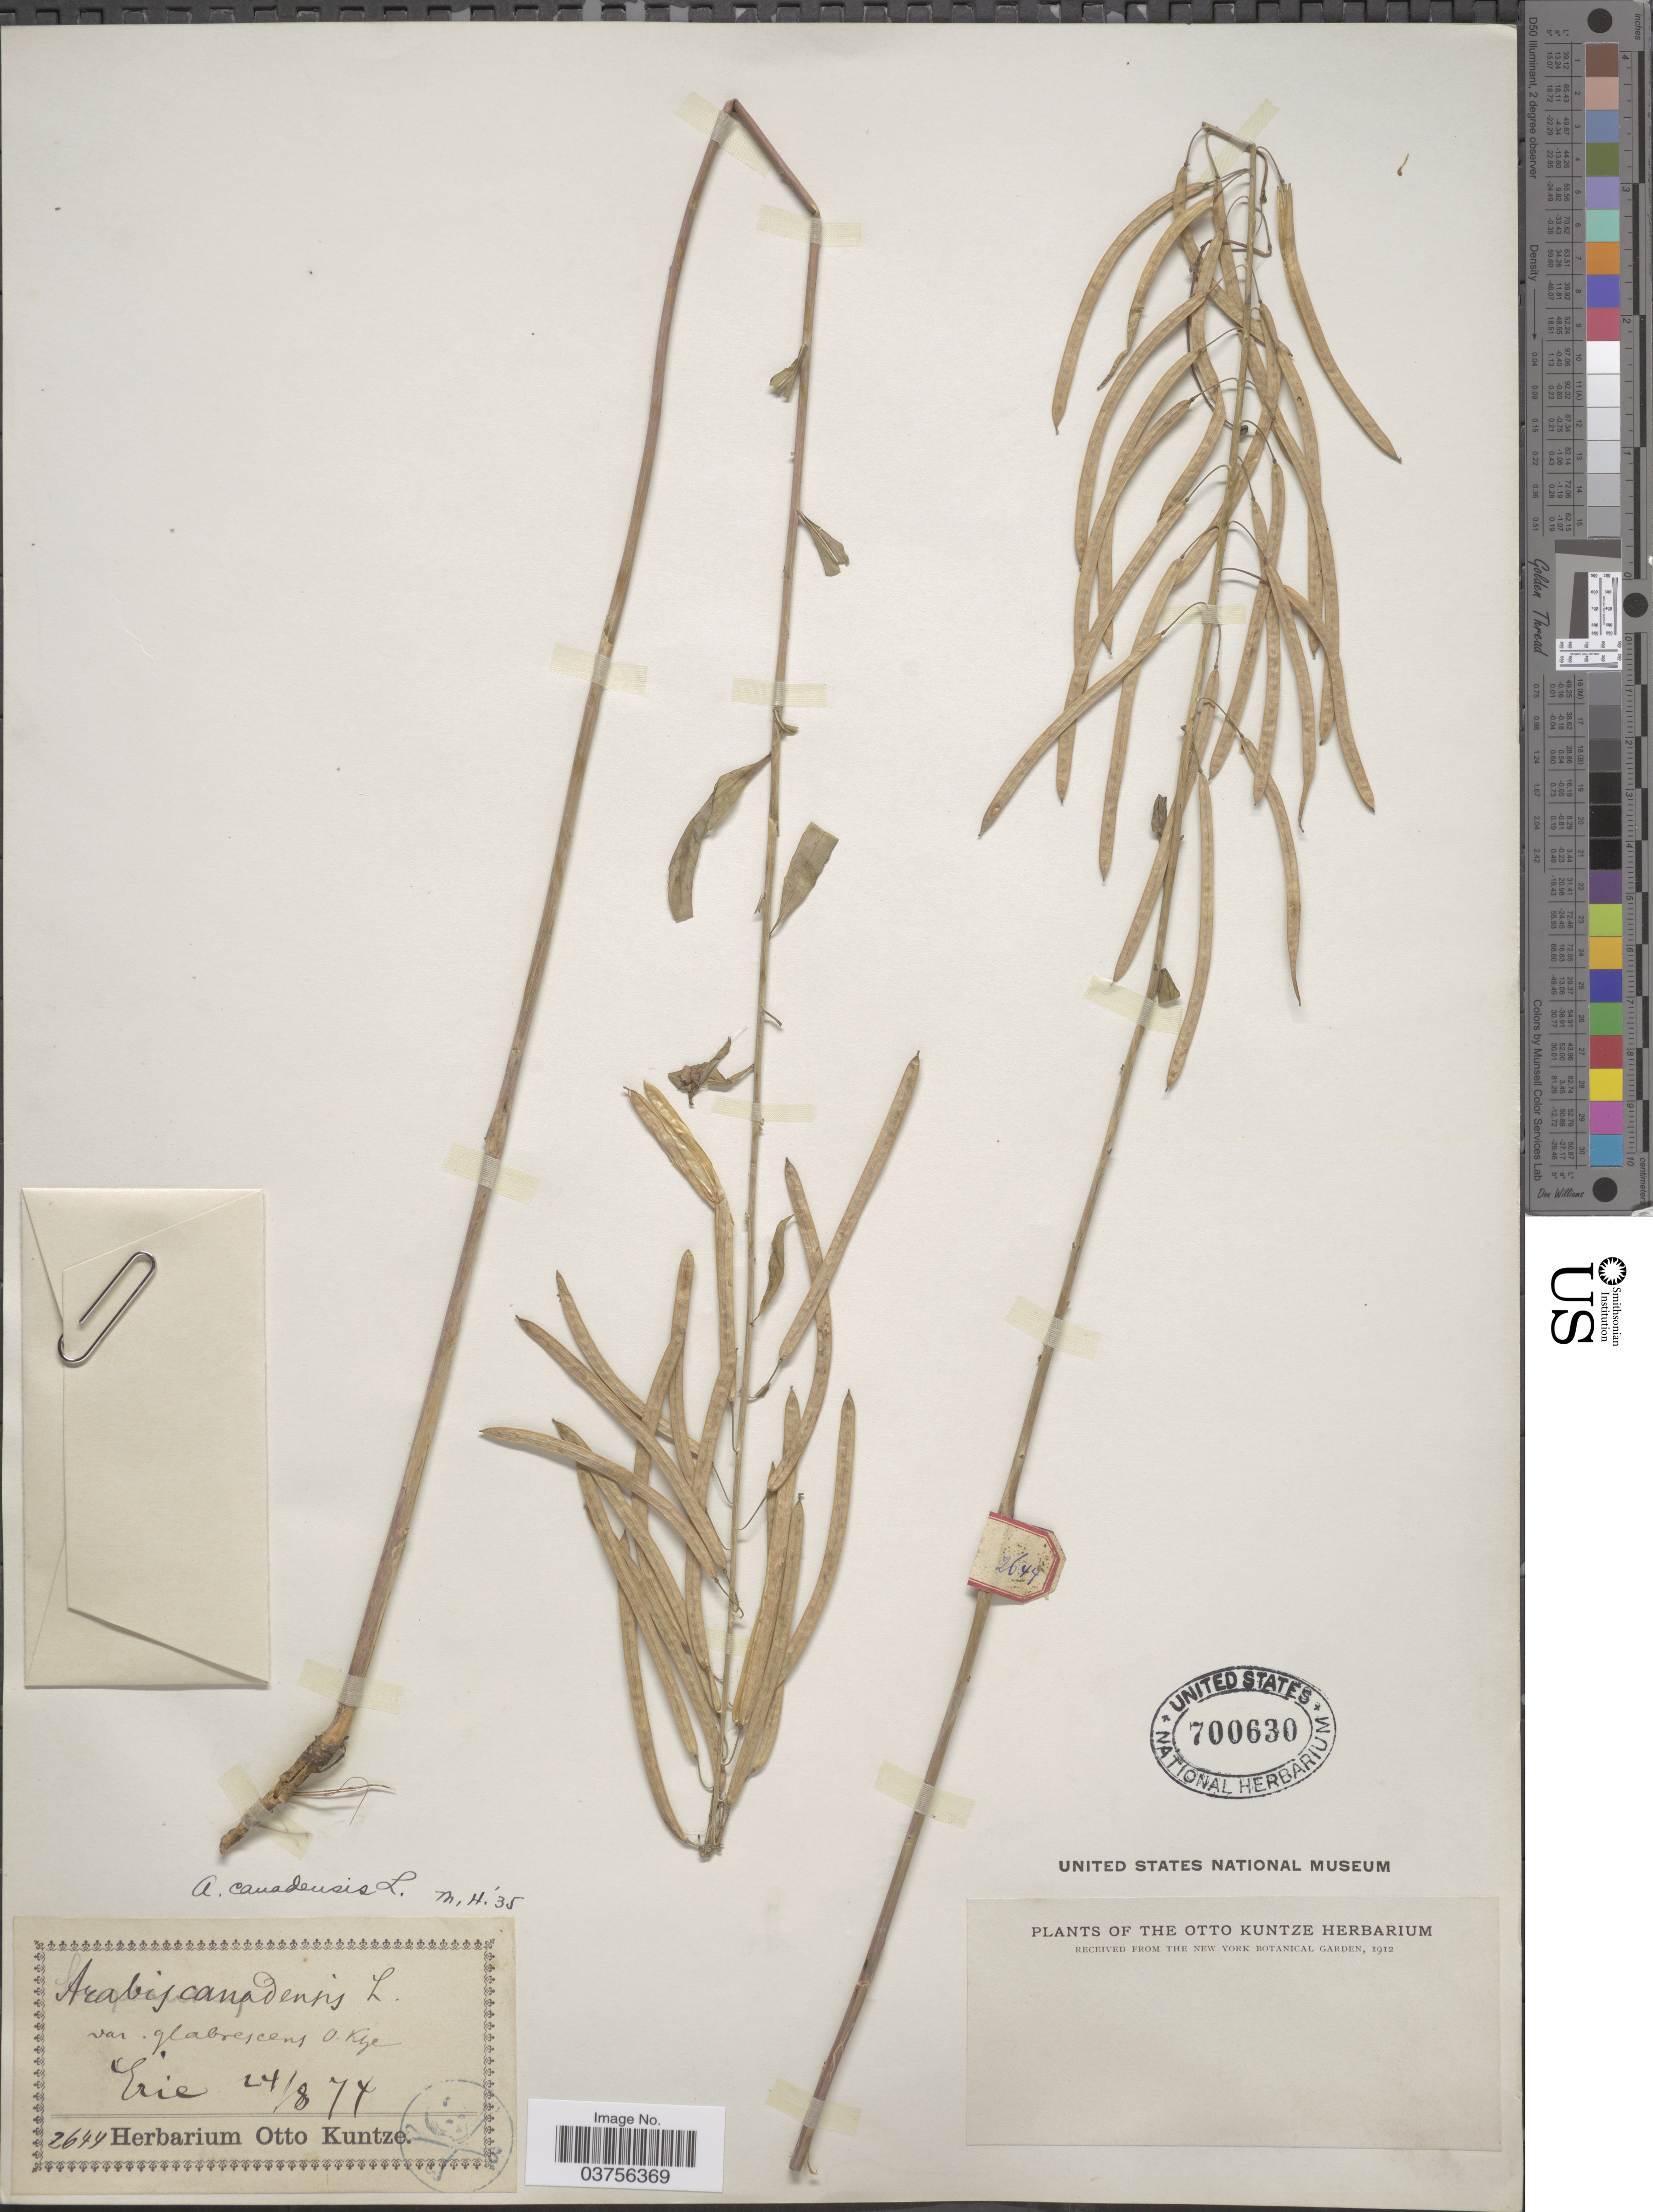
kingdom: Plantae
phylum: Tracheophyta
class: Magnoliopsida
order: Brassicales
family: Brassicaceae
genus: Arabis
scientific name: Arabis canadensis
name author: L.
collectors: ex herb. Otto Kuntze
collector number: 2644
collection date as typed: Transcribed d/m/y: 24/8/74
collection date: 1874-08-24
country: United States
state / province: Pennsylvania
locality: Erie.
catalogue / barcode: US 700630